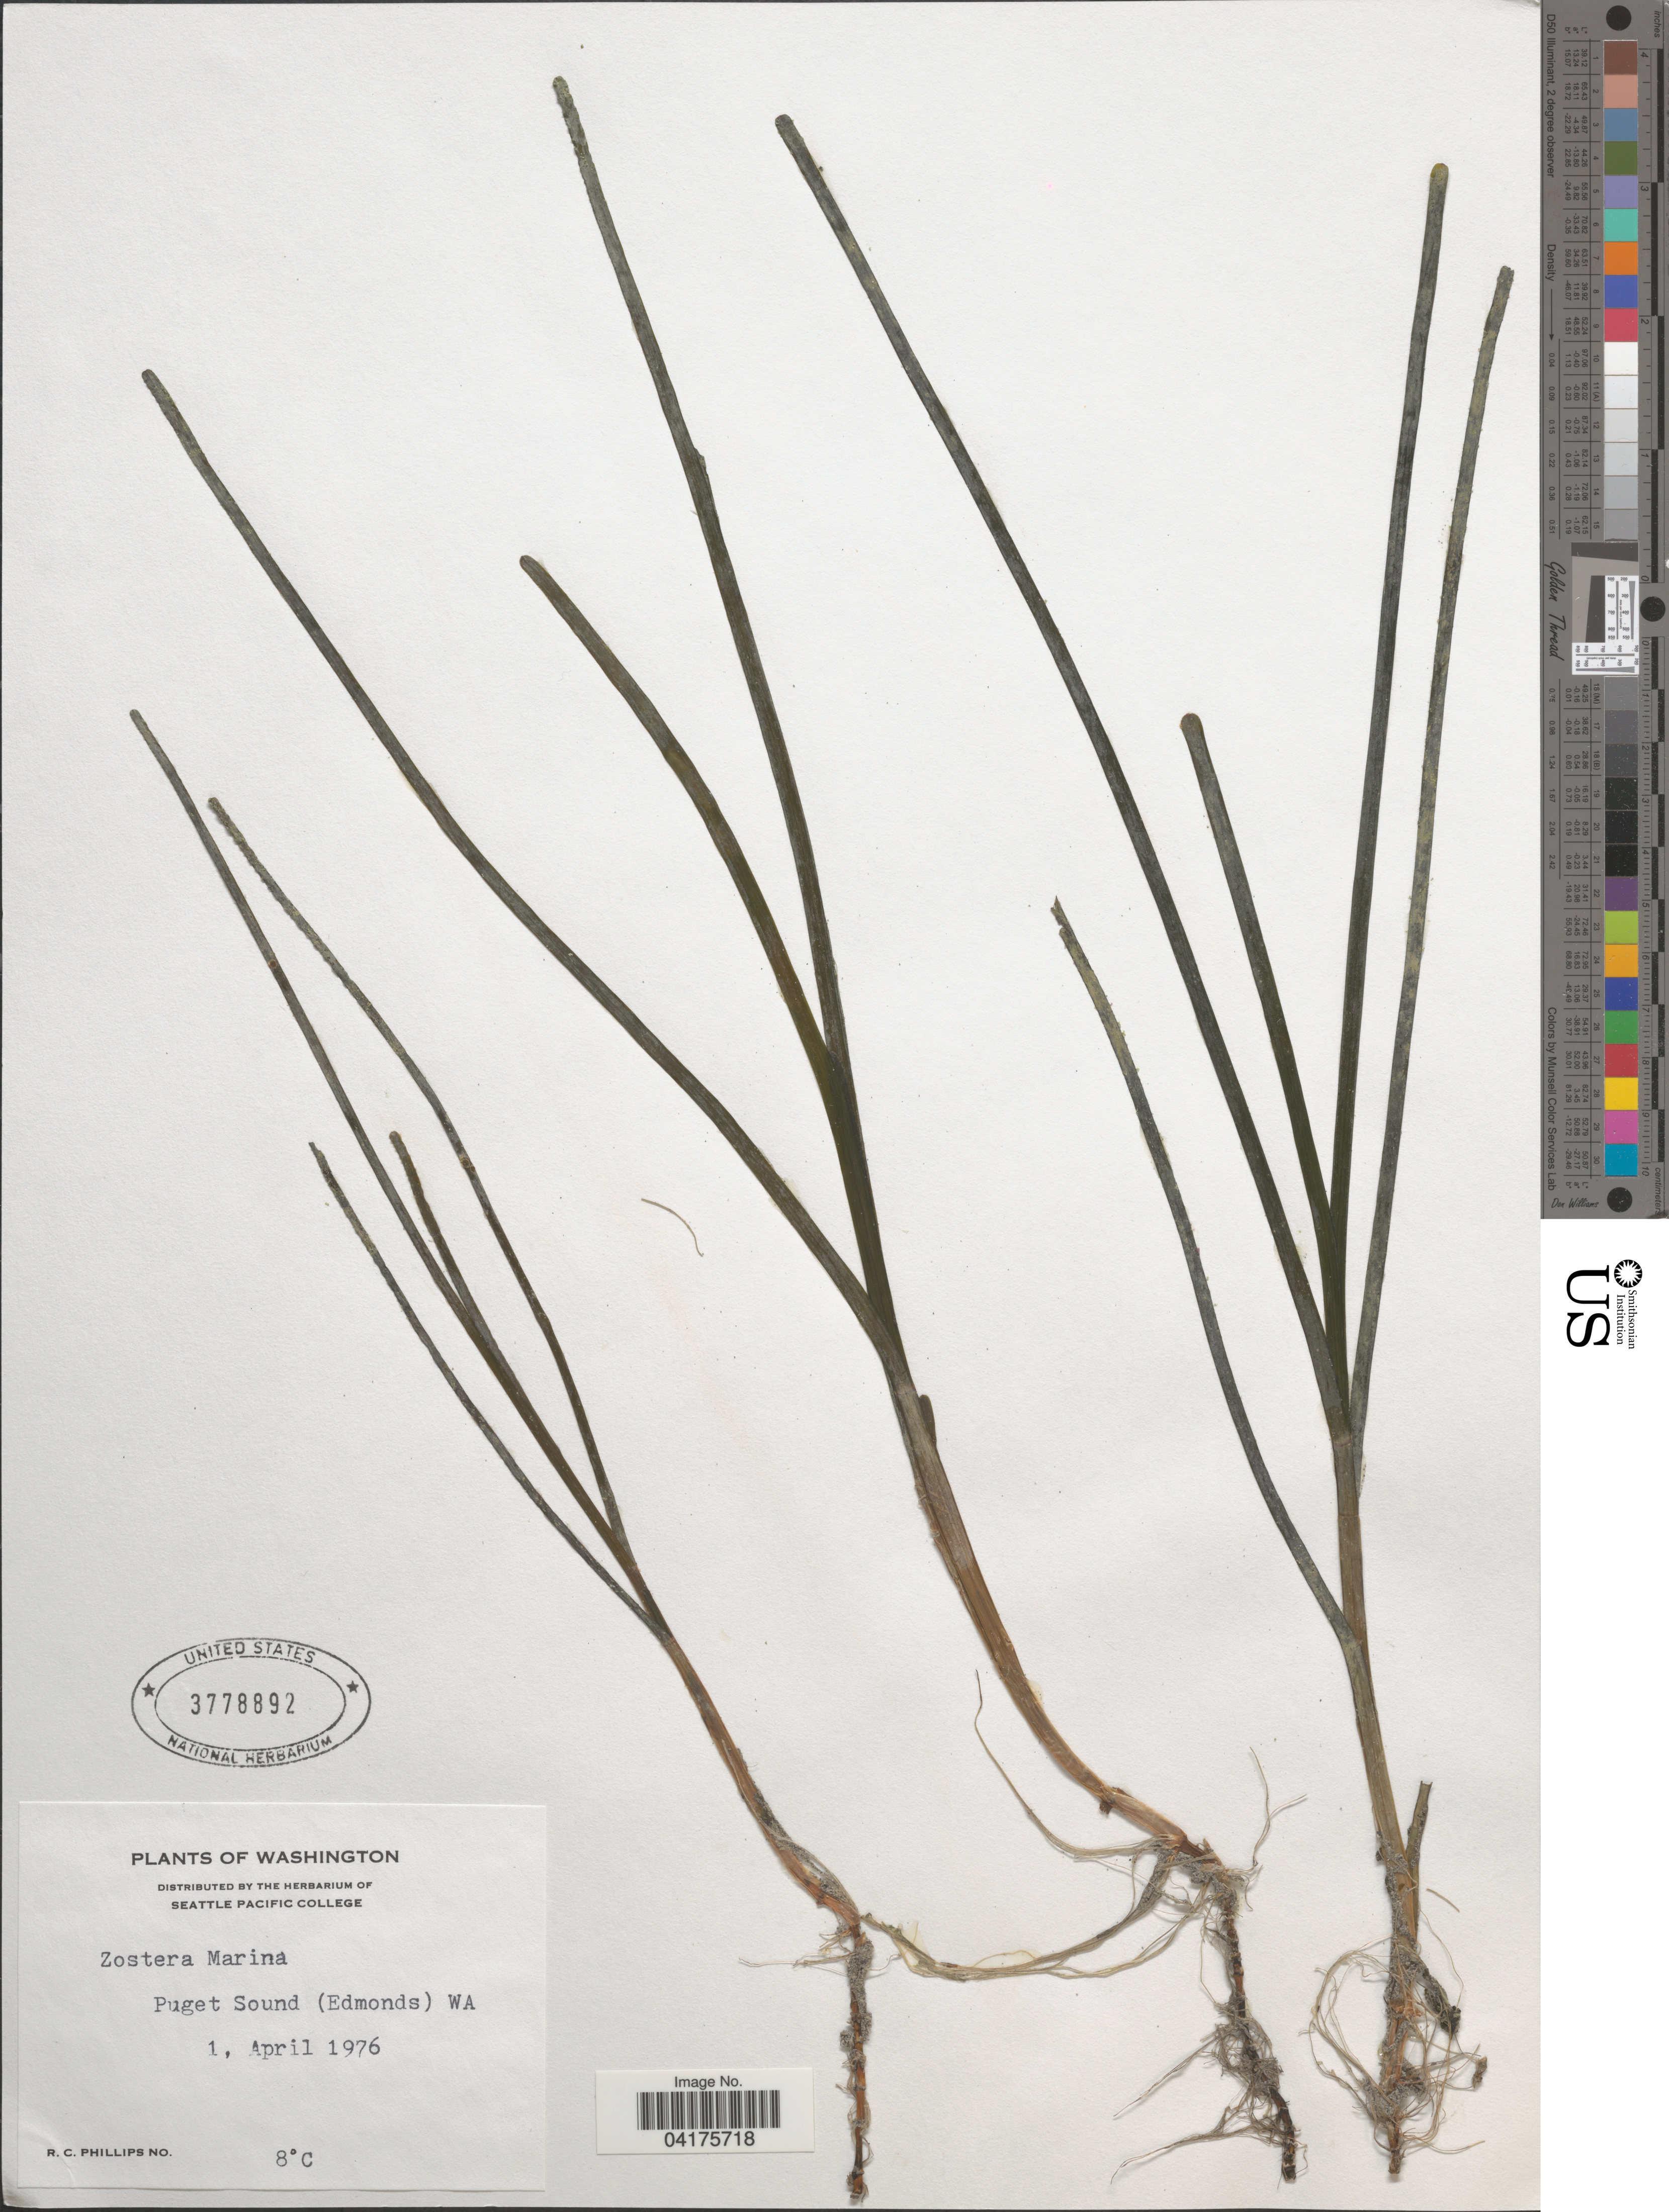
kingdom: Plantae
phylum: Tracheophyta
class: Liliopsida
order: Alismatales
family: Zosteraceae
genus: Zostera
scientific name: Zostera marina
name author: L.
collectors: R. C. Phillips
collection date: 1976-04-01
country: United States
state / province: Washington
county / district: King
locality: Puget Sound (Edmonds).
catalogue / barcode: US 3778892